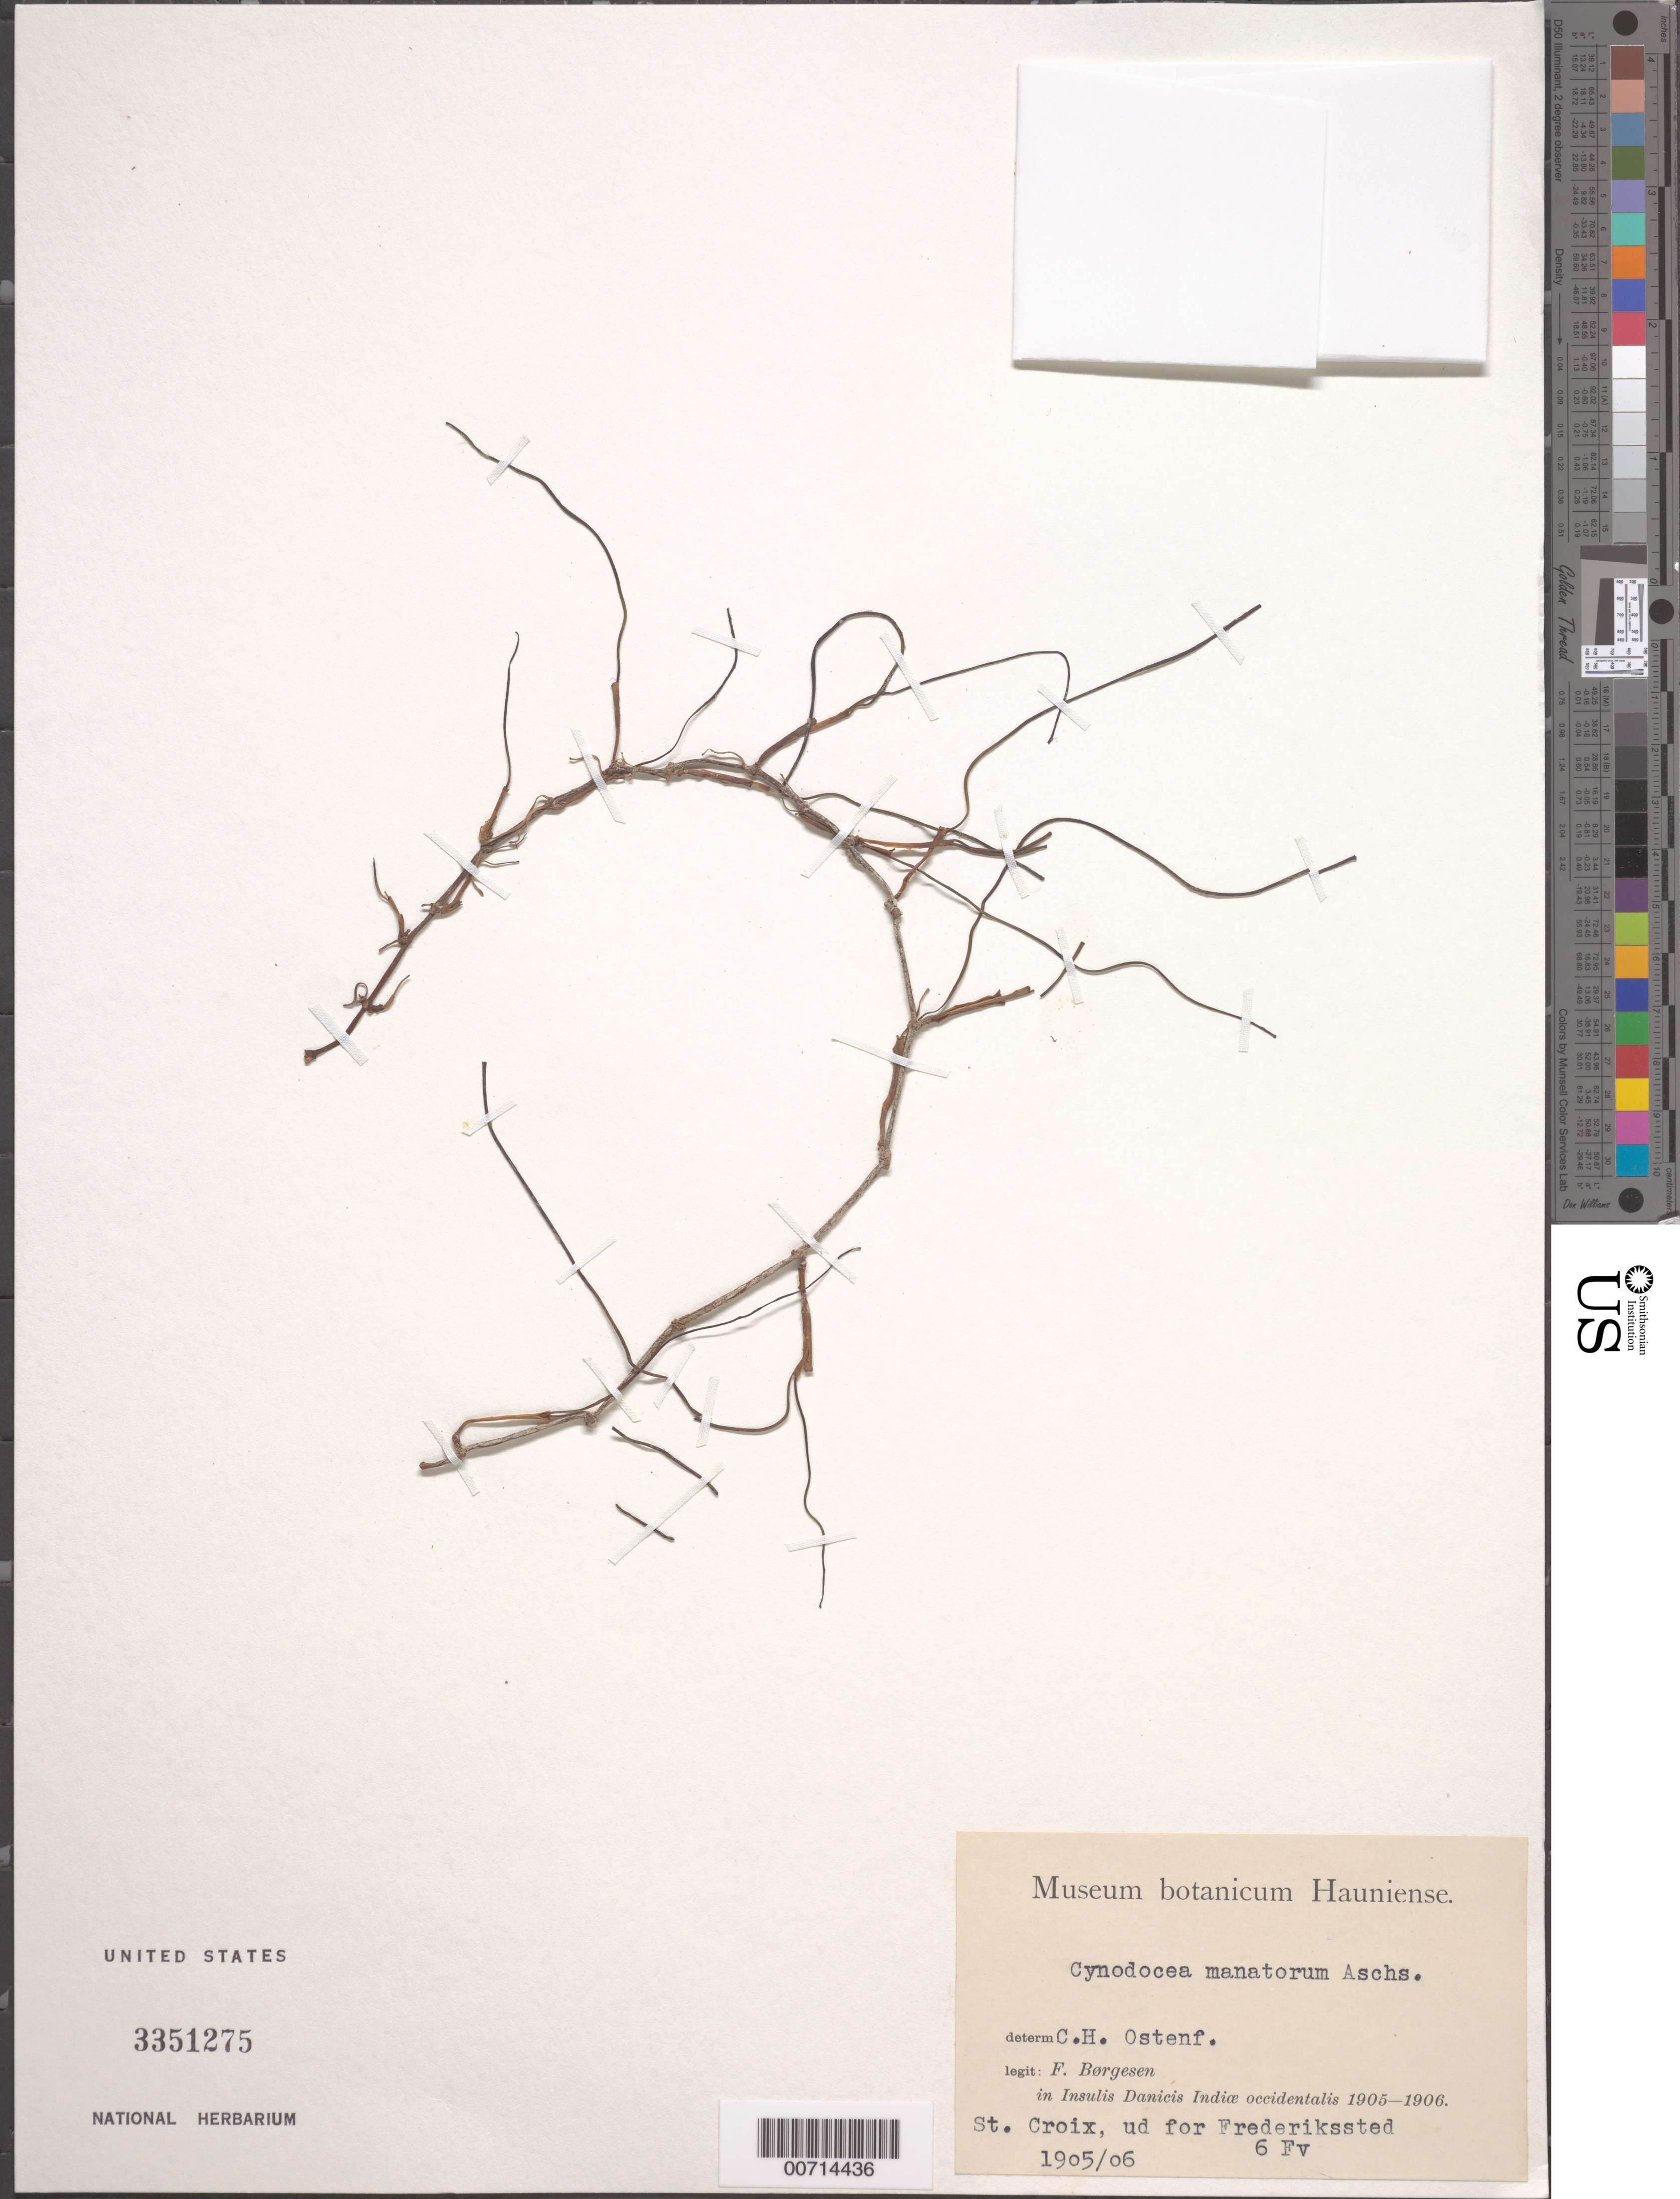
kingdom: Plantae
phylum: Tracheophyta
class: Liliopsida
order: Poales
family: Poaceae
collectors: C. Ostenfeld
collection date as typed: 1905 to -- --- 1906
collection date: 1905/1906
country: U.S. Virgin Islands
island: St. Croix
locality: Frederiksted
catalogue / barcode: US 3351275